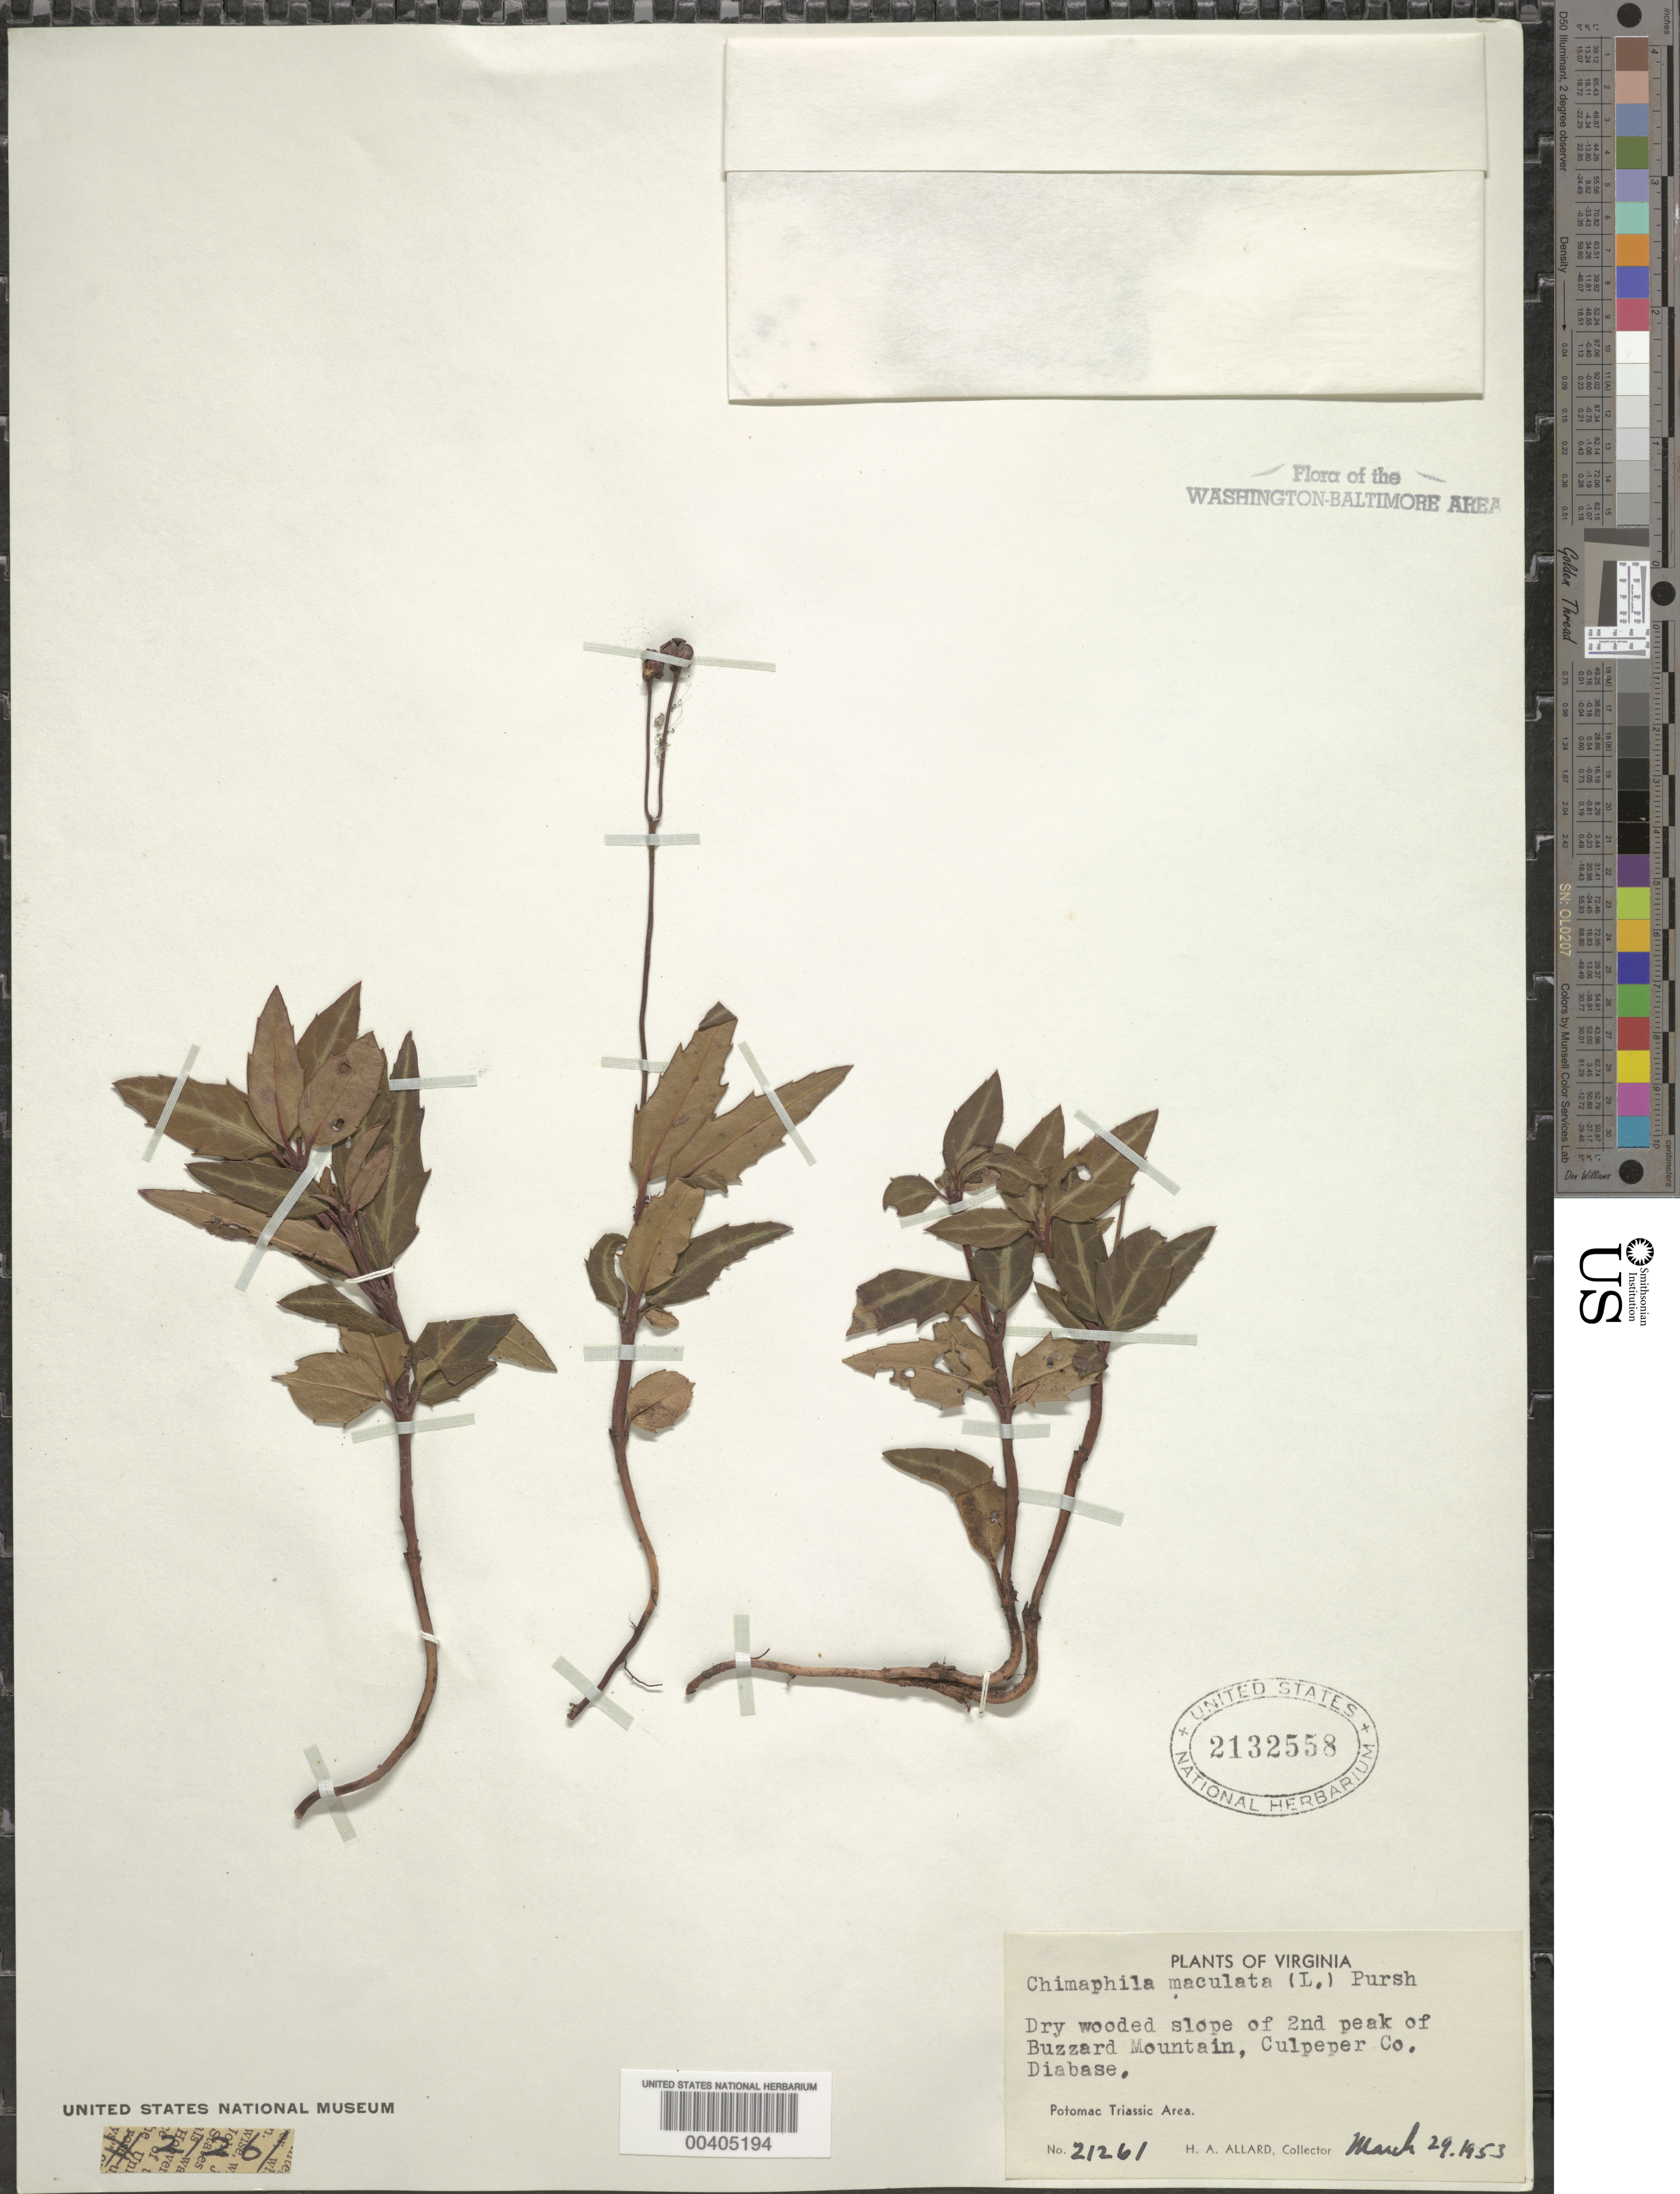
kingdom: Plantae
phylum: Tracheophyta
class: Magnoliopsida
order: Ericales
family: Ericaceae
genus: Chimaphila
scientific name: Chimaphila maculata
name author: (L.) Pursh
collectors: H. A. Allard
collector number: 21261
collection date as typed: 29 Mar 1953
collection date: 1953-03-29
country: United States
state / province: Virginia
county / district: Culpeper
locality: Buzzard Mountain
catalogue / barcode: US 2132558